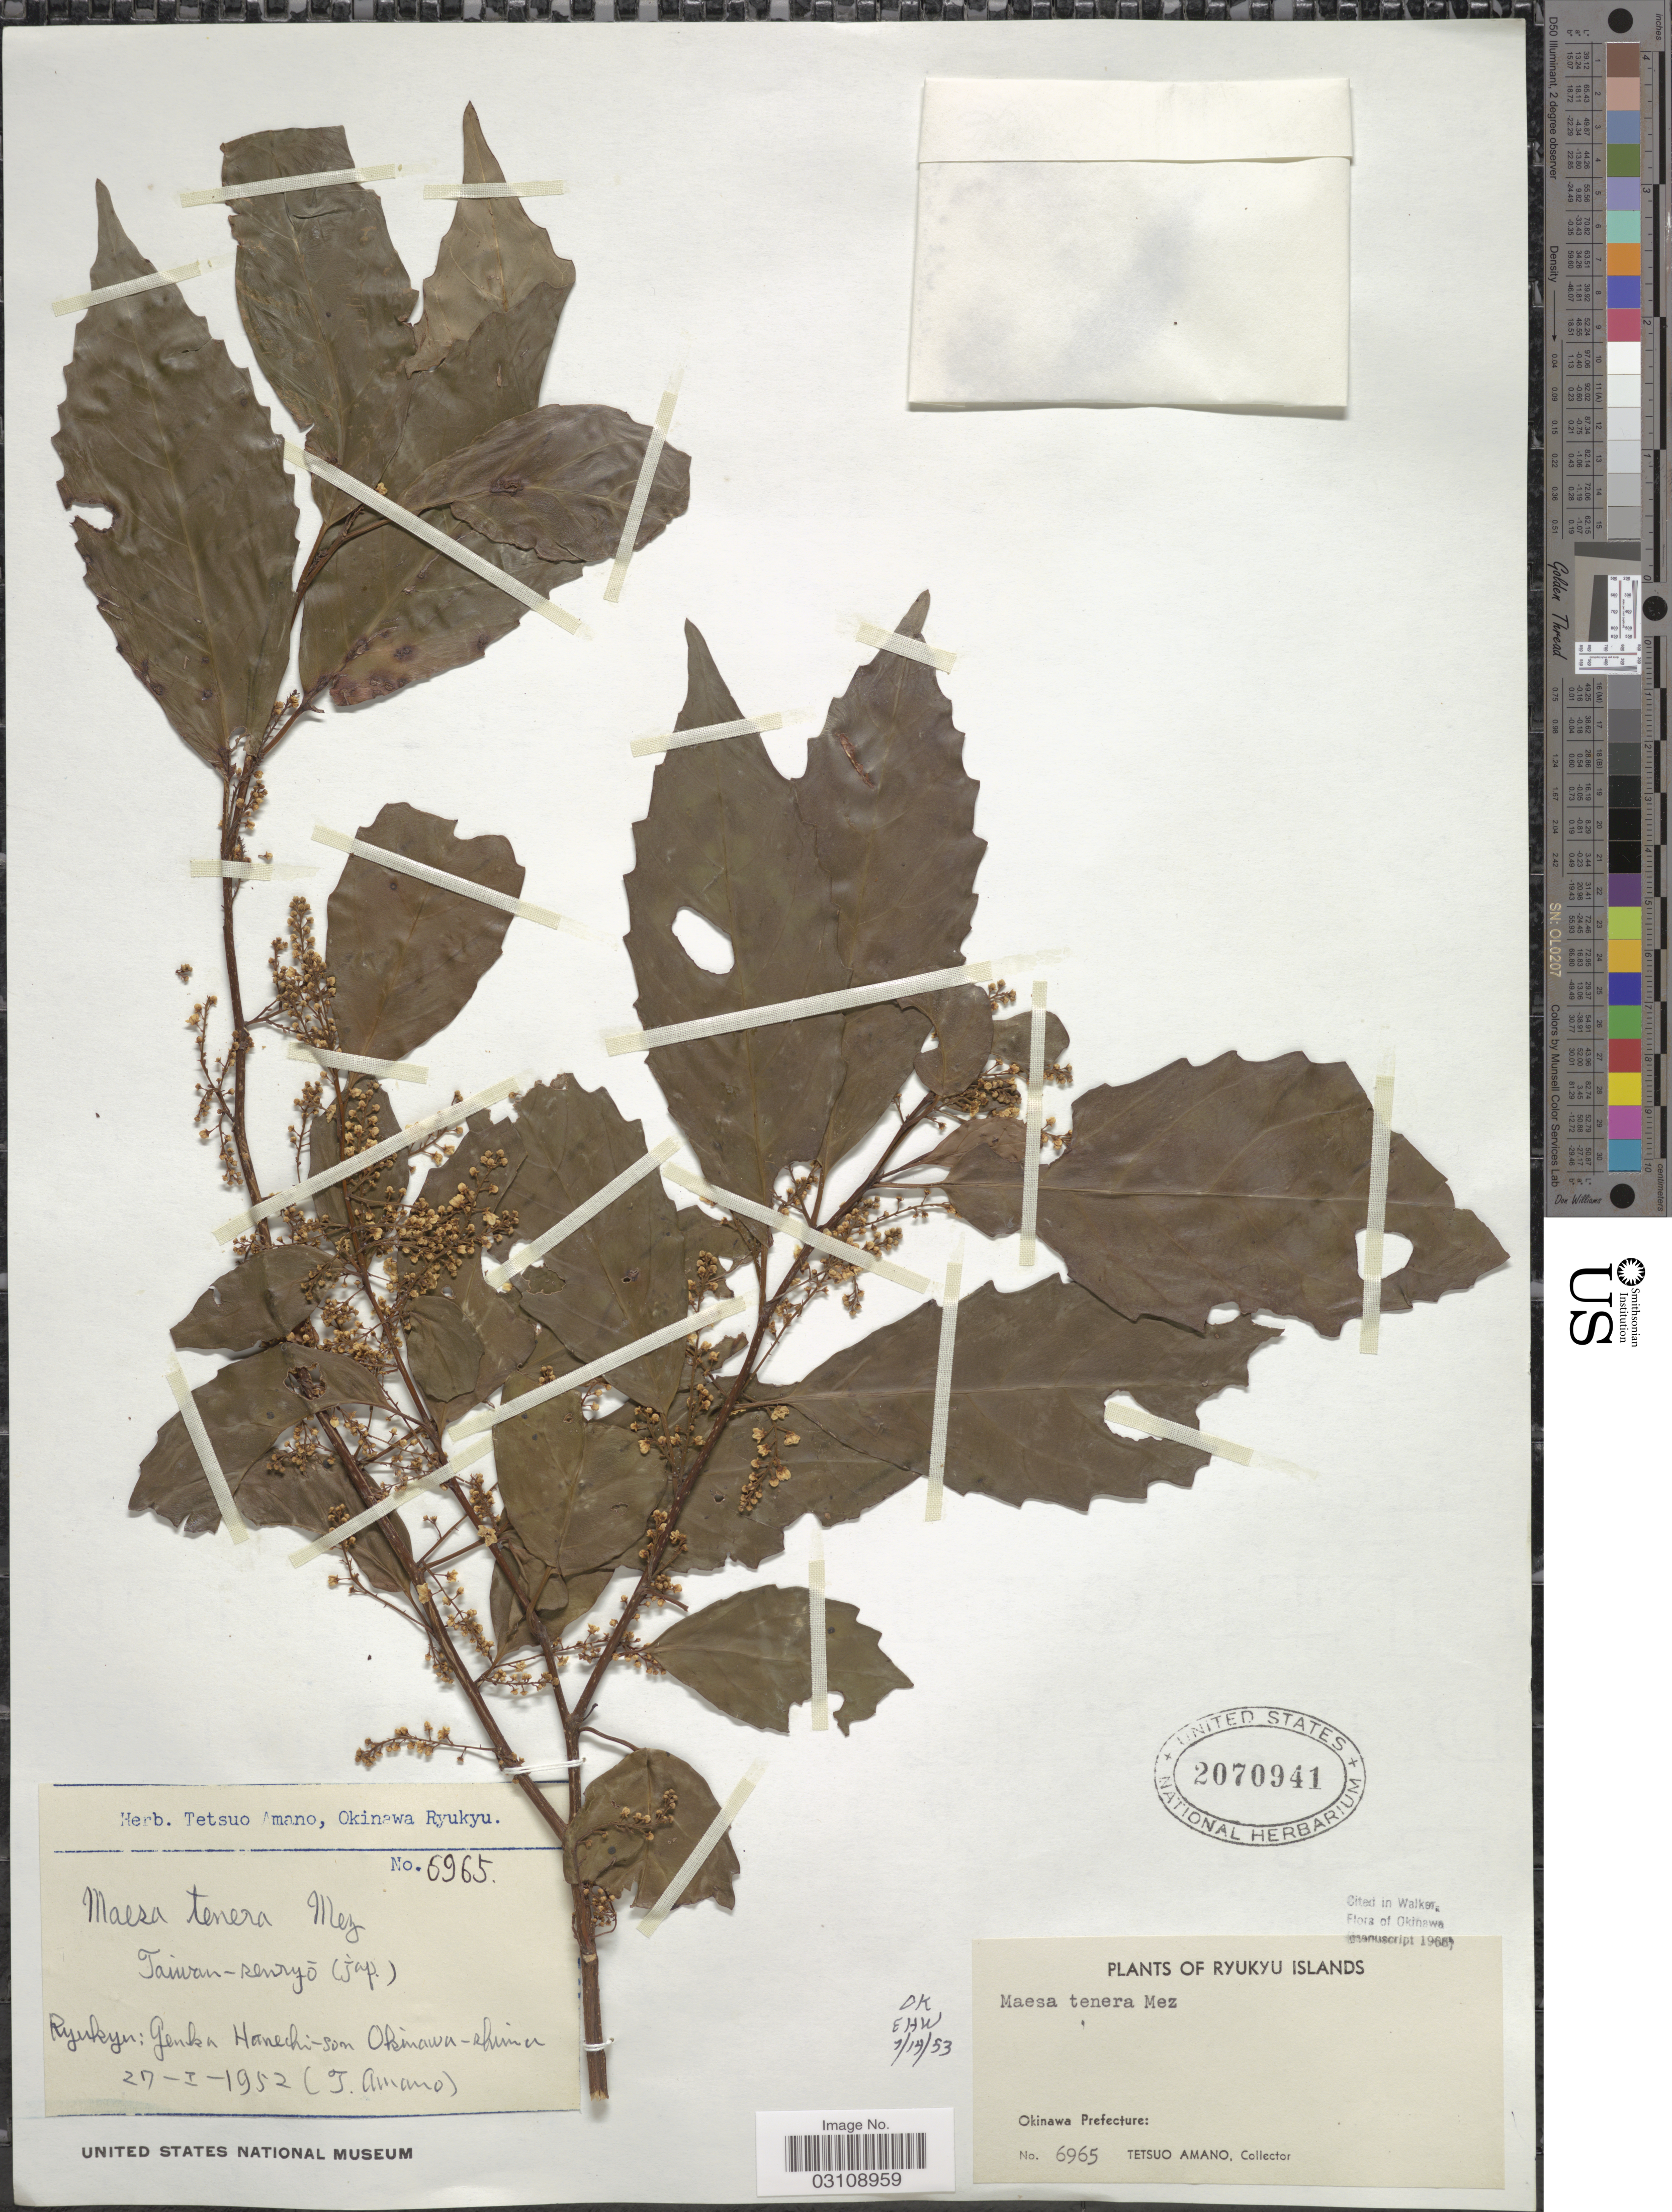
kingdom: Plantae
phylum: Tracheophyta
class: Magnoliopsida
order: Ericales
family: Primulaceae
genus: Maesa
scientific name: Maesa tenera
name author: Mez in Engl.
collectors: T. Amano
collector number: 6965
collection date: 1952-01-27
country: Japan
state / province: Okinawa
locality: Ryukyu Islands. Okinawa Prefecture. Ryukyu: Genku Hanechi-son Okinawa-shima.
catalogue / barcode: US 2070941